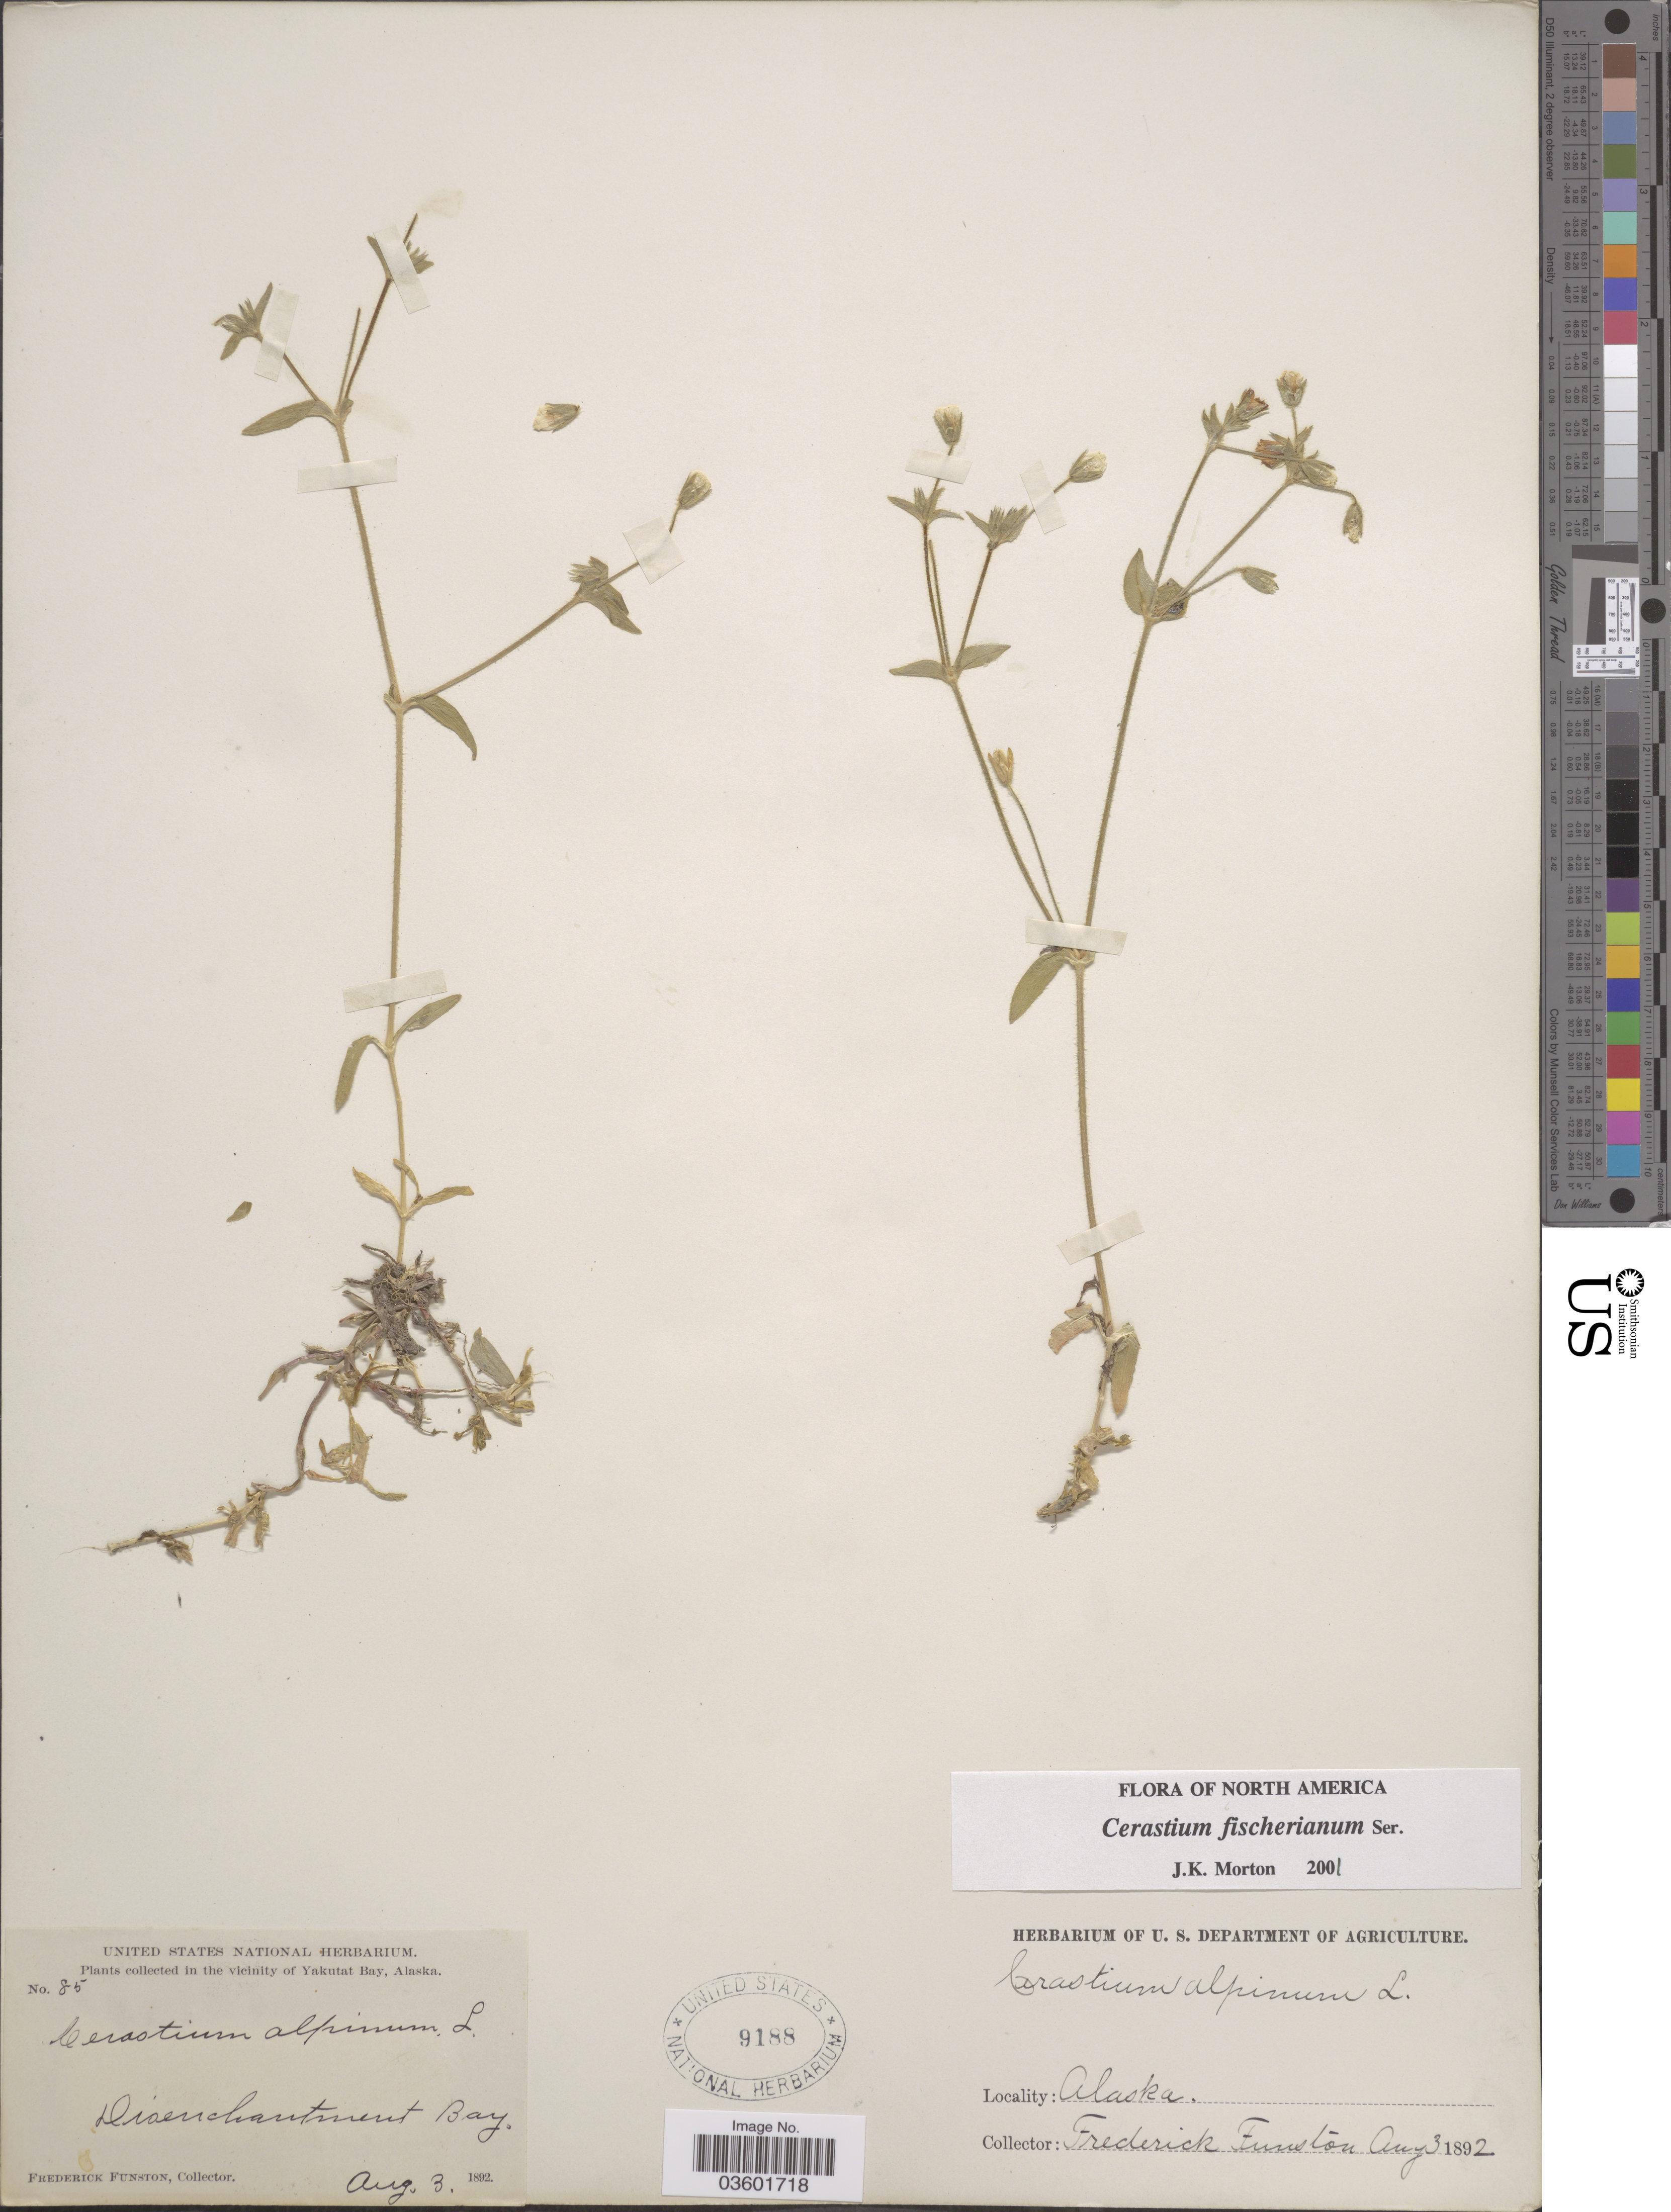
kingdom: Plantae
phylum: Tracheophyta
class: Magnoliopsida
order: Caryophyllales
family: Caryophyllaceae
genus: Cerastium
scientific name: Cerastium fischerianum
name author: Ser.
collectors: F. Funston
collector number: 85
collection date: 1892-08-03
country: United States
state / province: Alaska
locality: In the vicinity of Yakutat Bay. Disenchantment Bay.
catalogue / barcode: US 9188